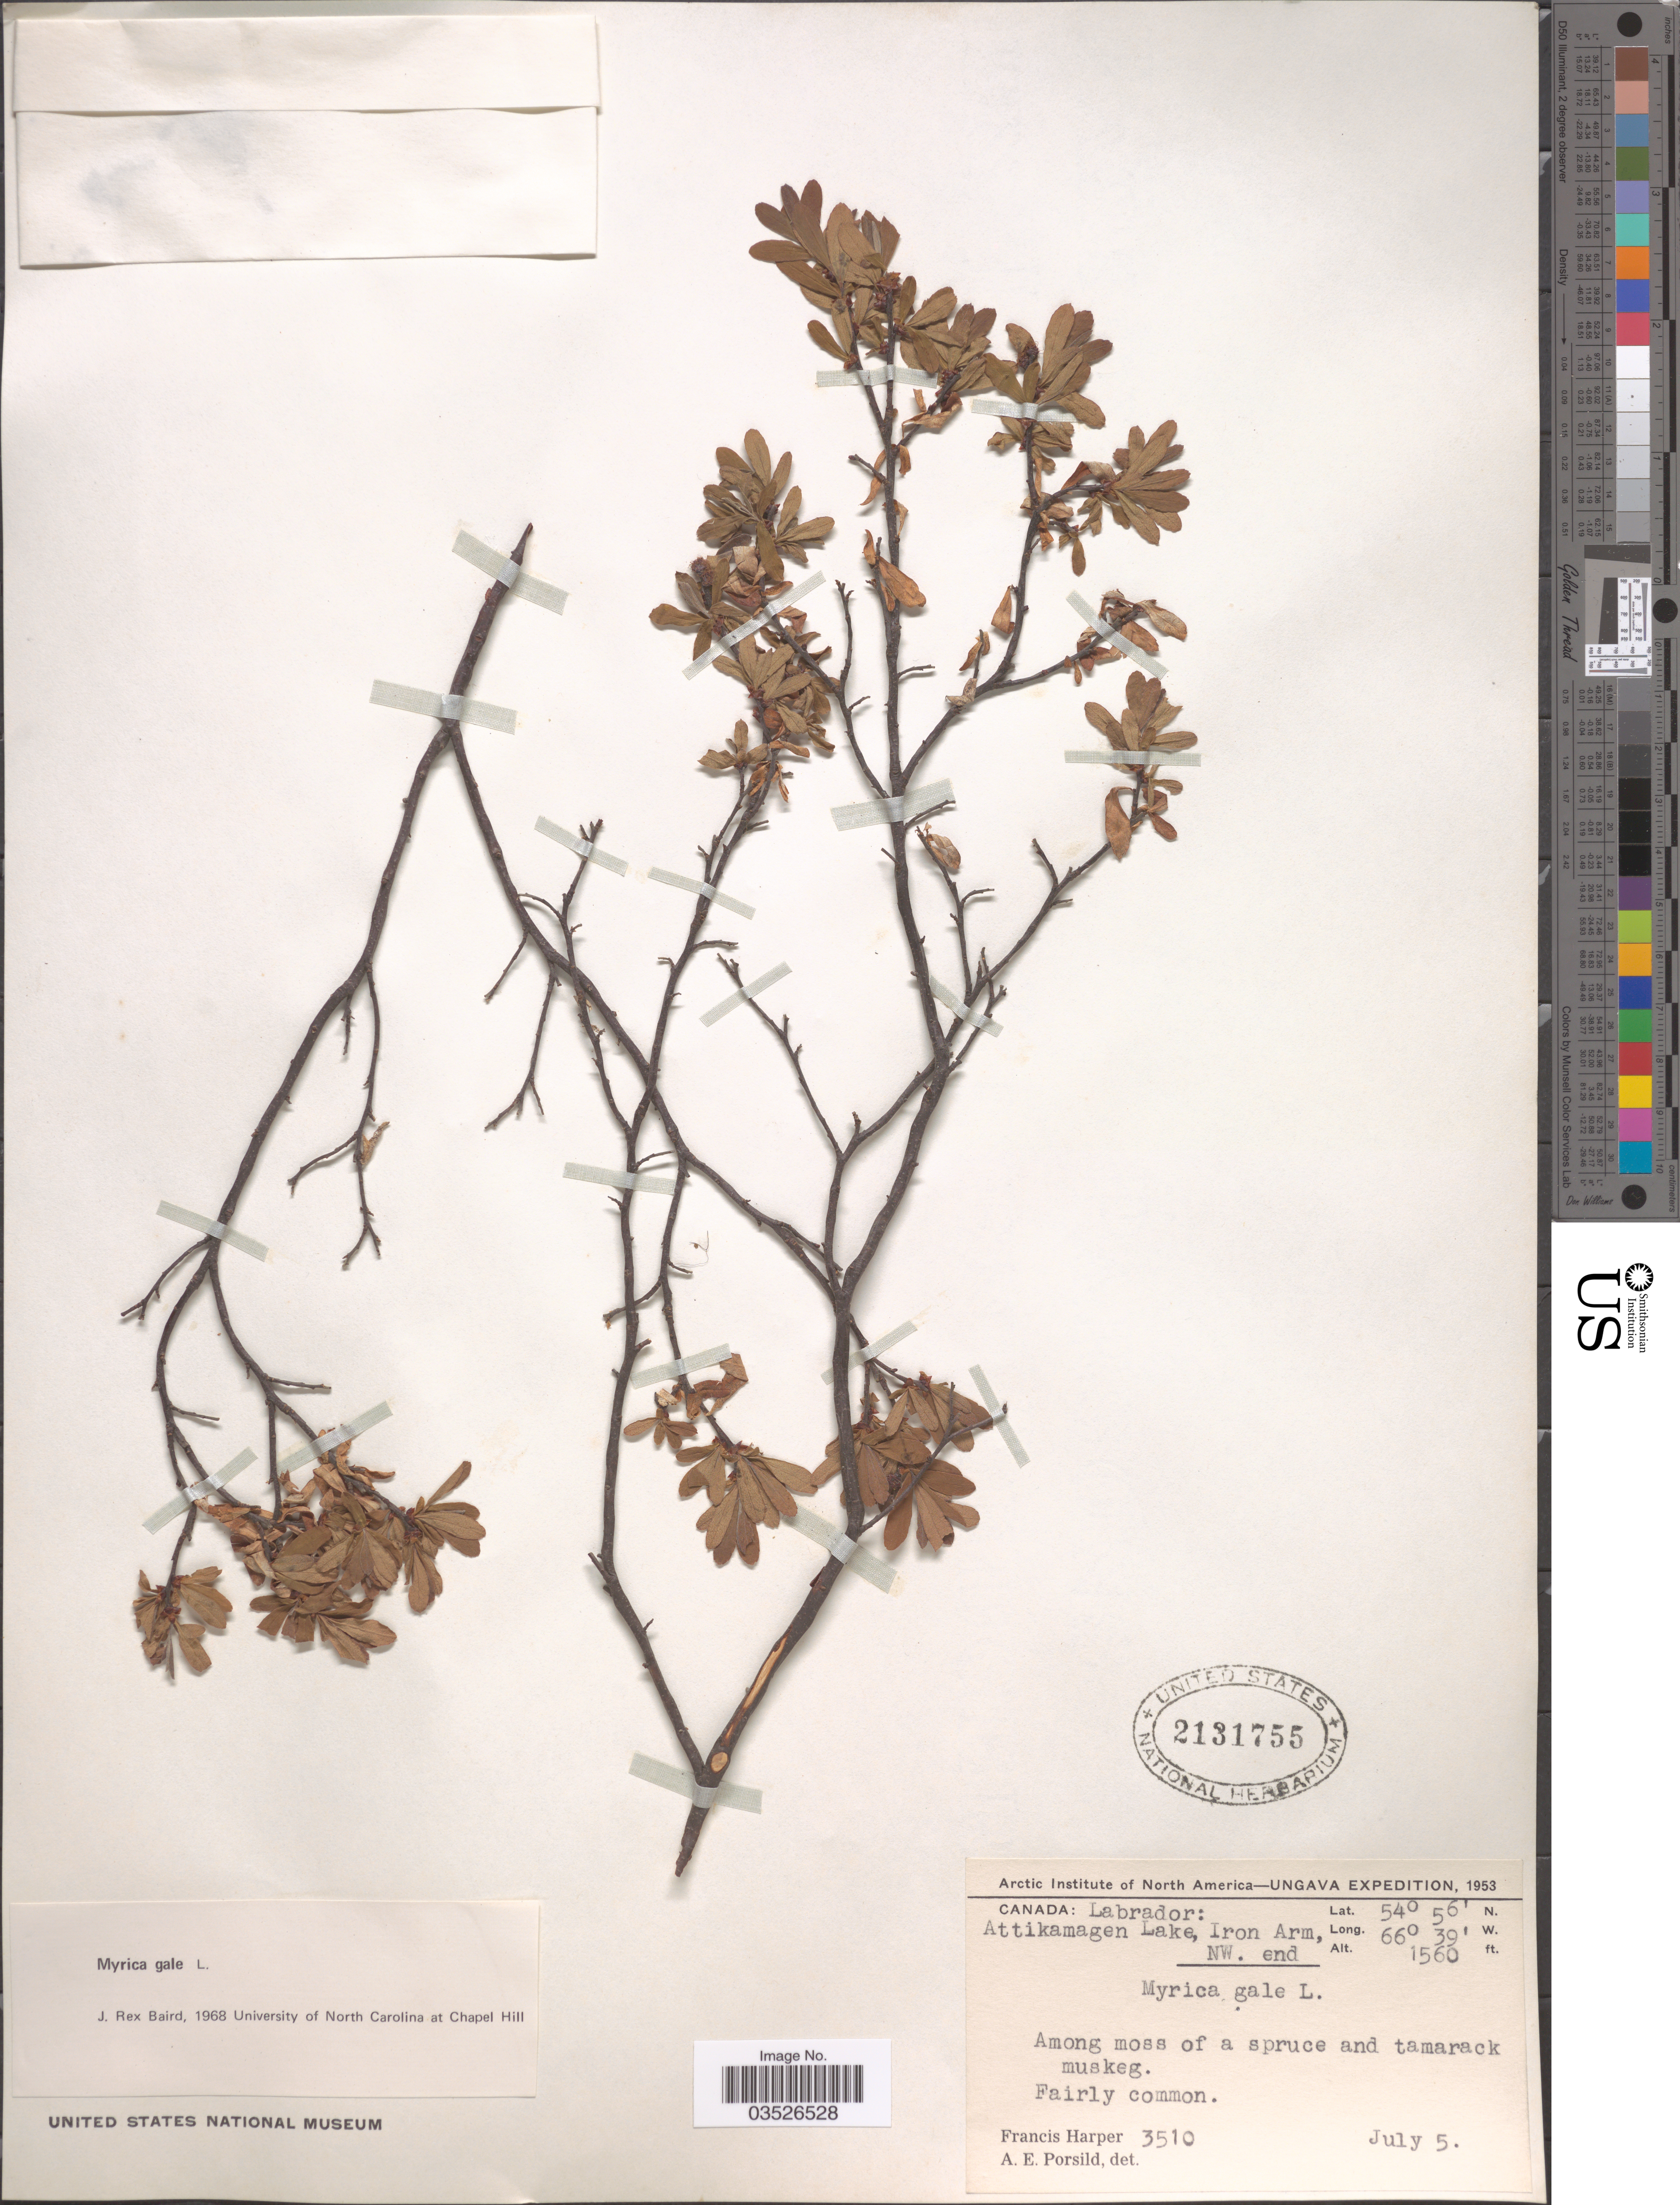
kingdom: Plantae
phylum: Tracheophyta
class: Magnoliopsida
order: Fagales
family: Myricaceae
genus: Myrica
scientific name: Myrica gale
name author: L.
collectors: F. Harper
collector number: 3510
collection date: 1953-07-05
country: Canada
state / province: Newfoundland and Labrador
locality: Ungava. Labrador: Attikamagen Lake, Iron Arm NW. end.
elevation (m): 475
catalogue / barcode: US 2131755